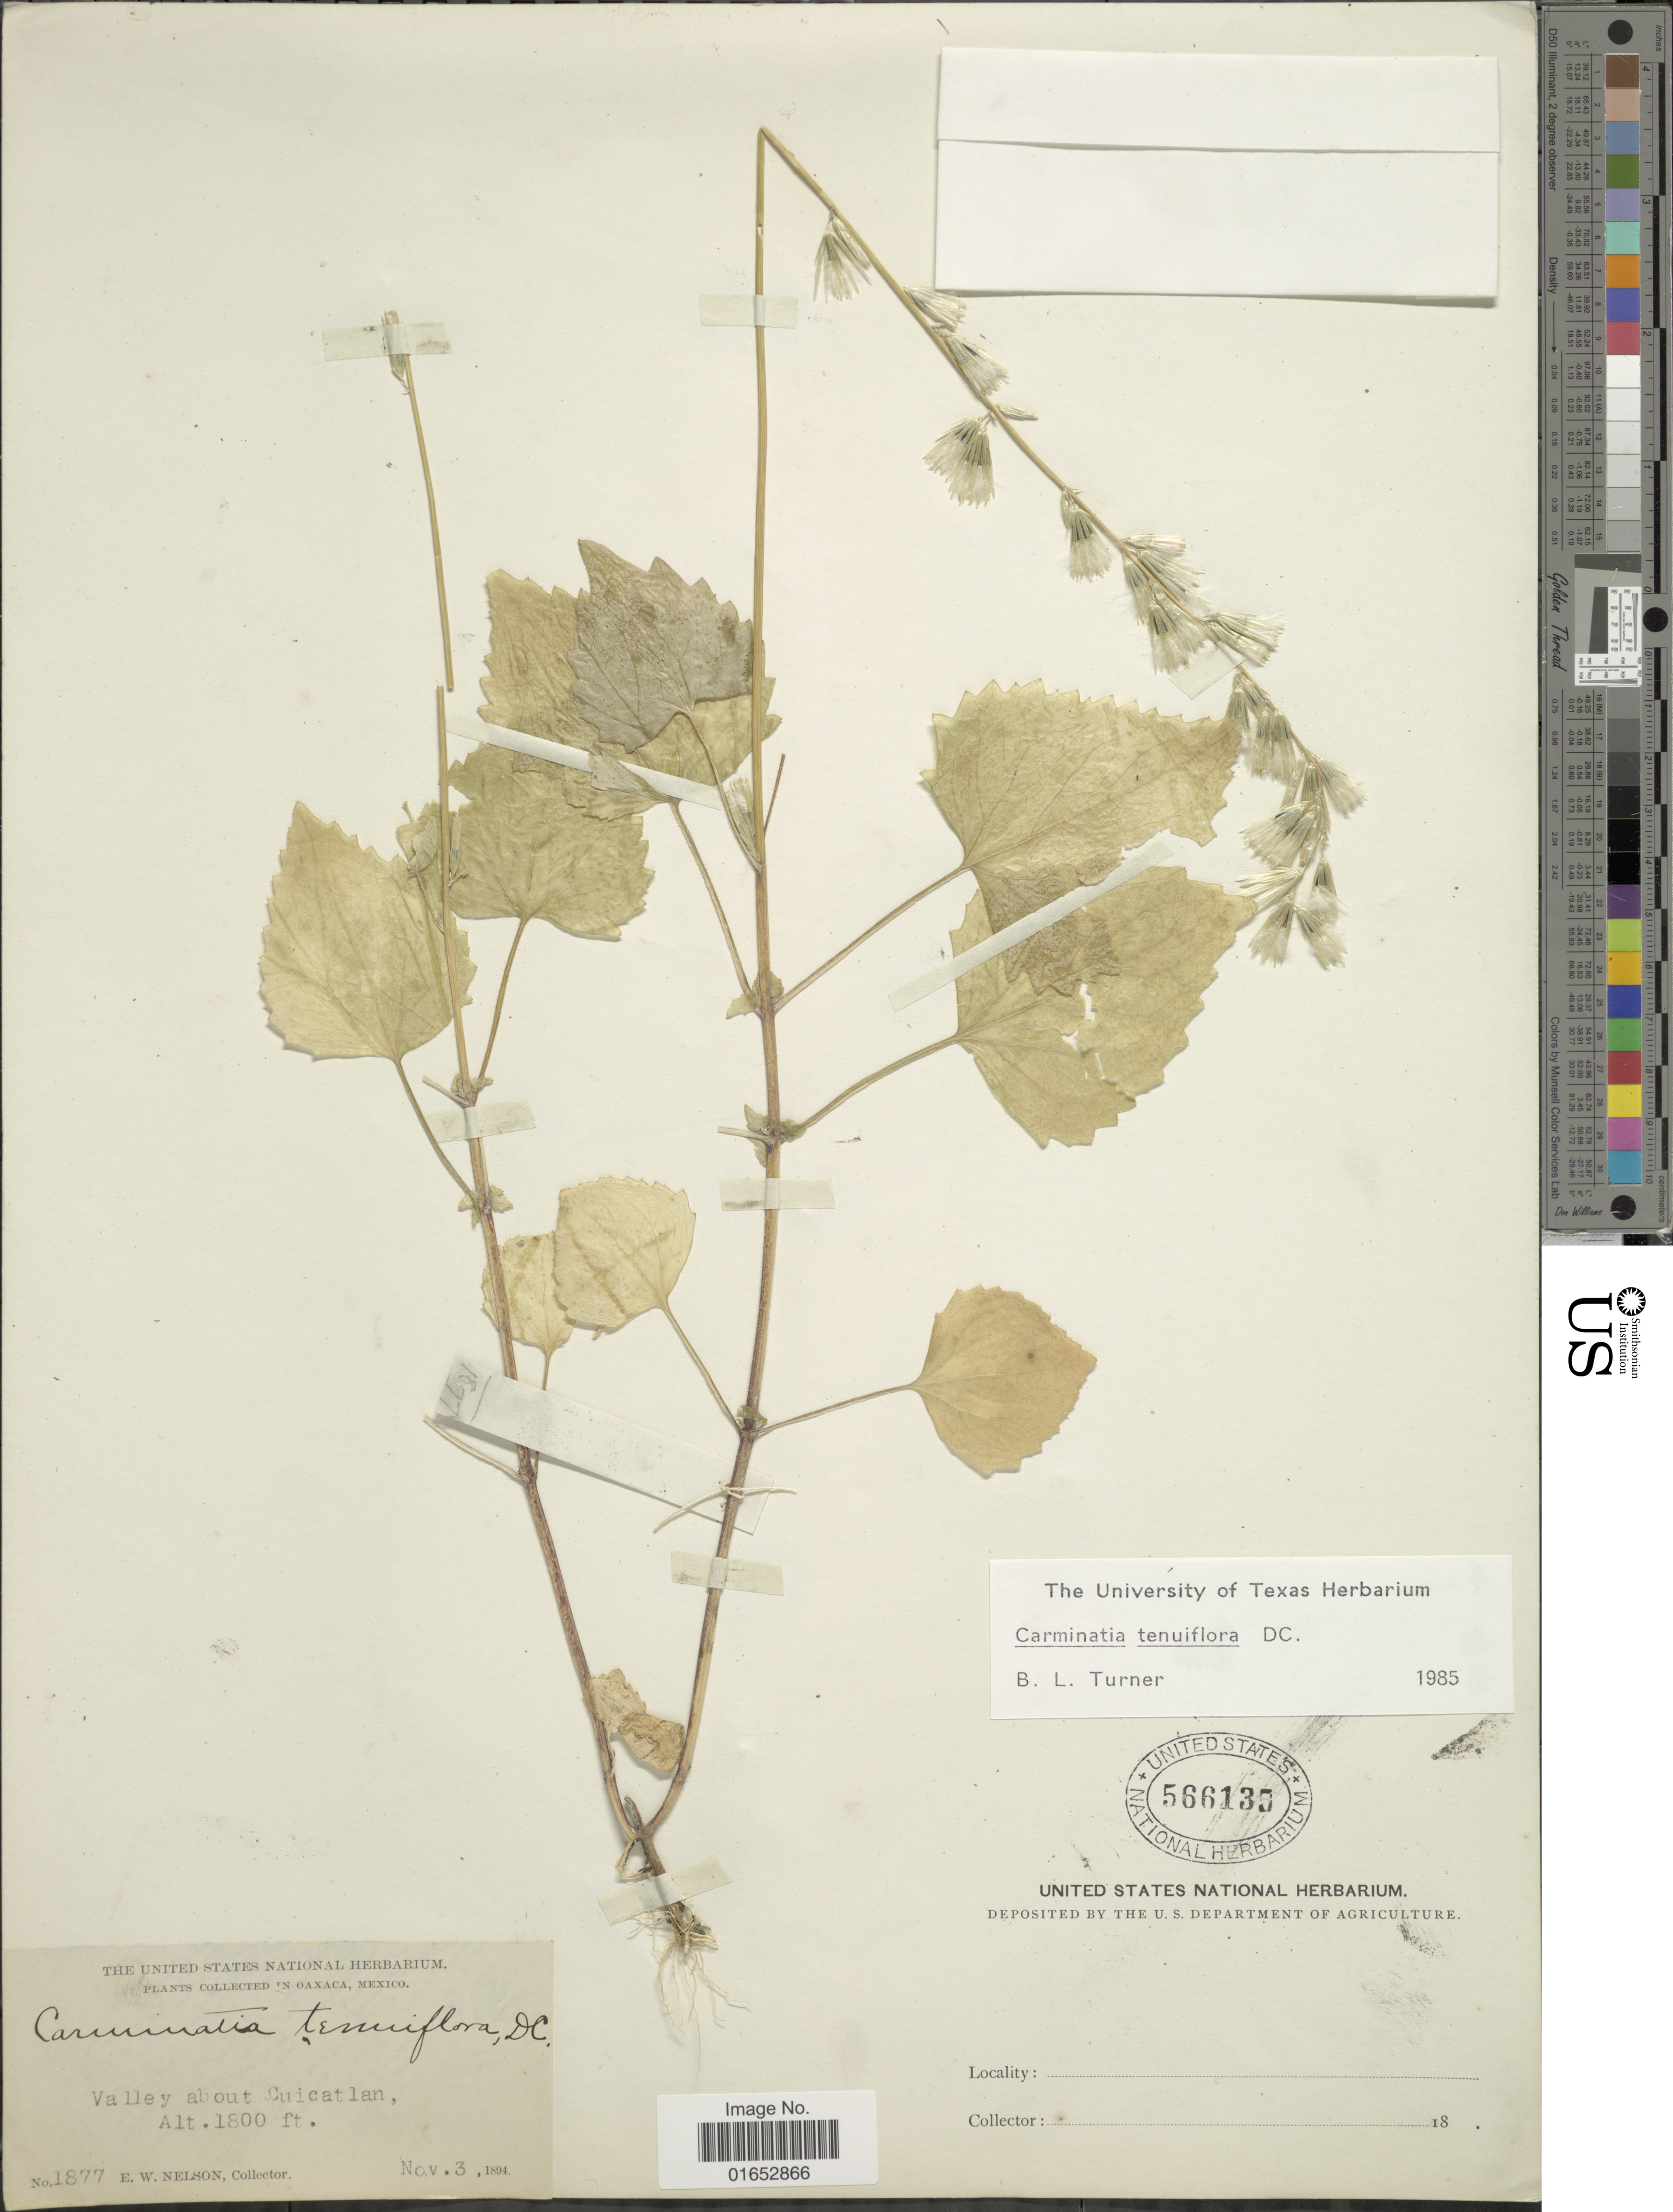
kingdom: Plantae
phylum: Tracheophyta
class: Magnoliopsida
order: Asterales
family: Asteraceae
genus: Carminatia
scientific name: Carminatia tenuiflora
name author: DC.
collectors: E. W. Nelson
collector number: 1877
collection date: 1894-11-03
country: Mexico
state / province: Oaxaca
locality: Valley about Cuicatlan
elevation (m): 549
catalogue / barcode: US 566135